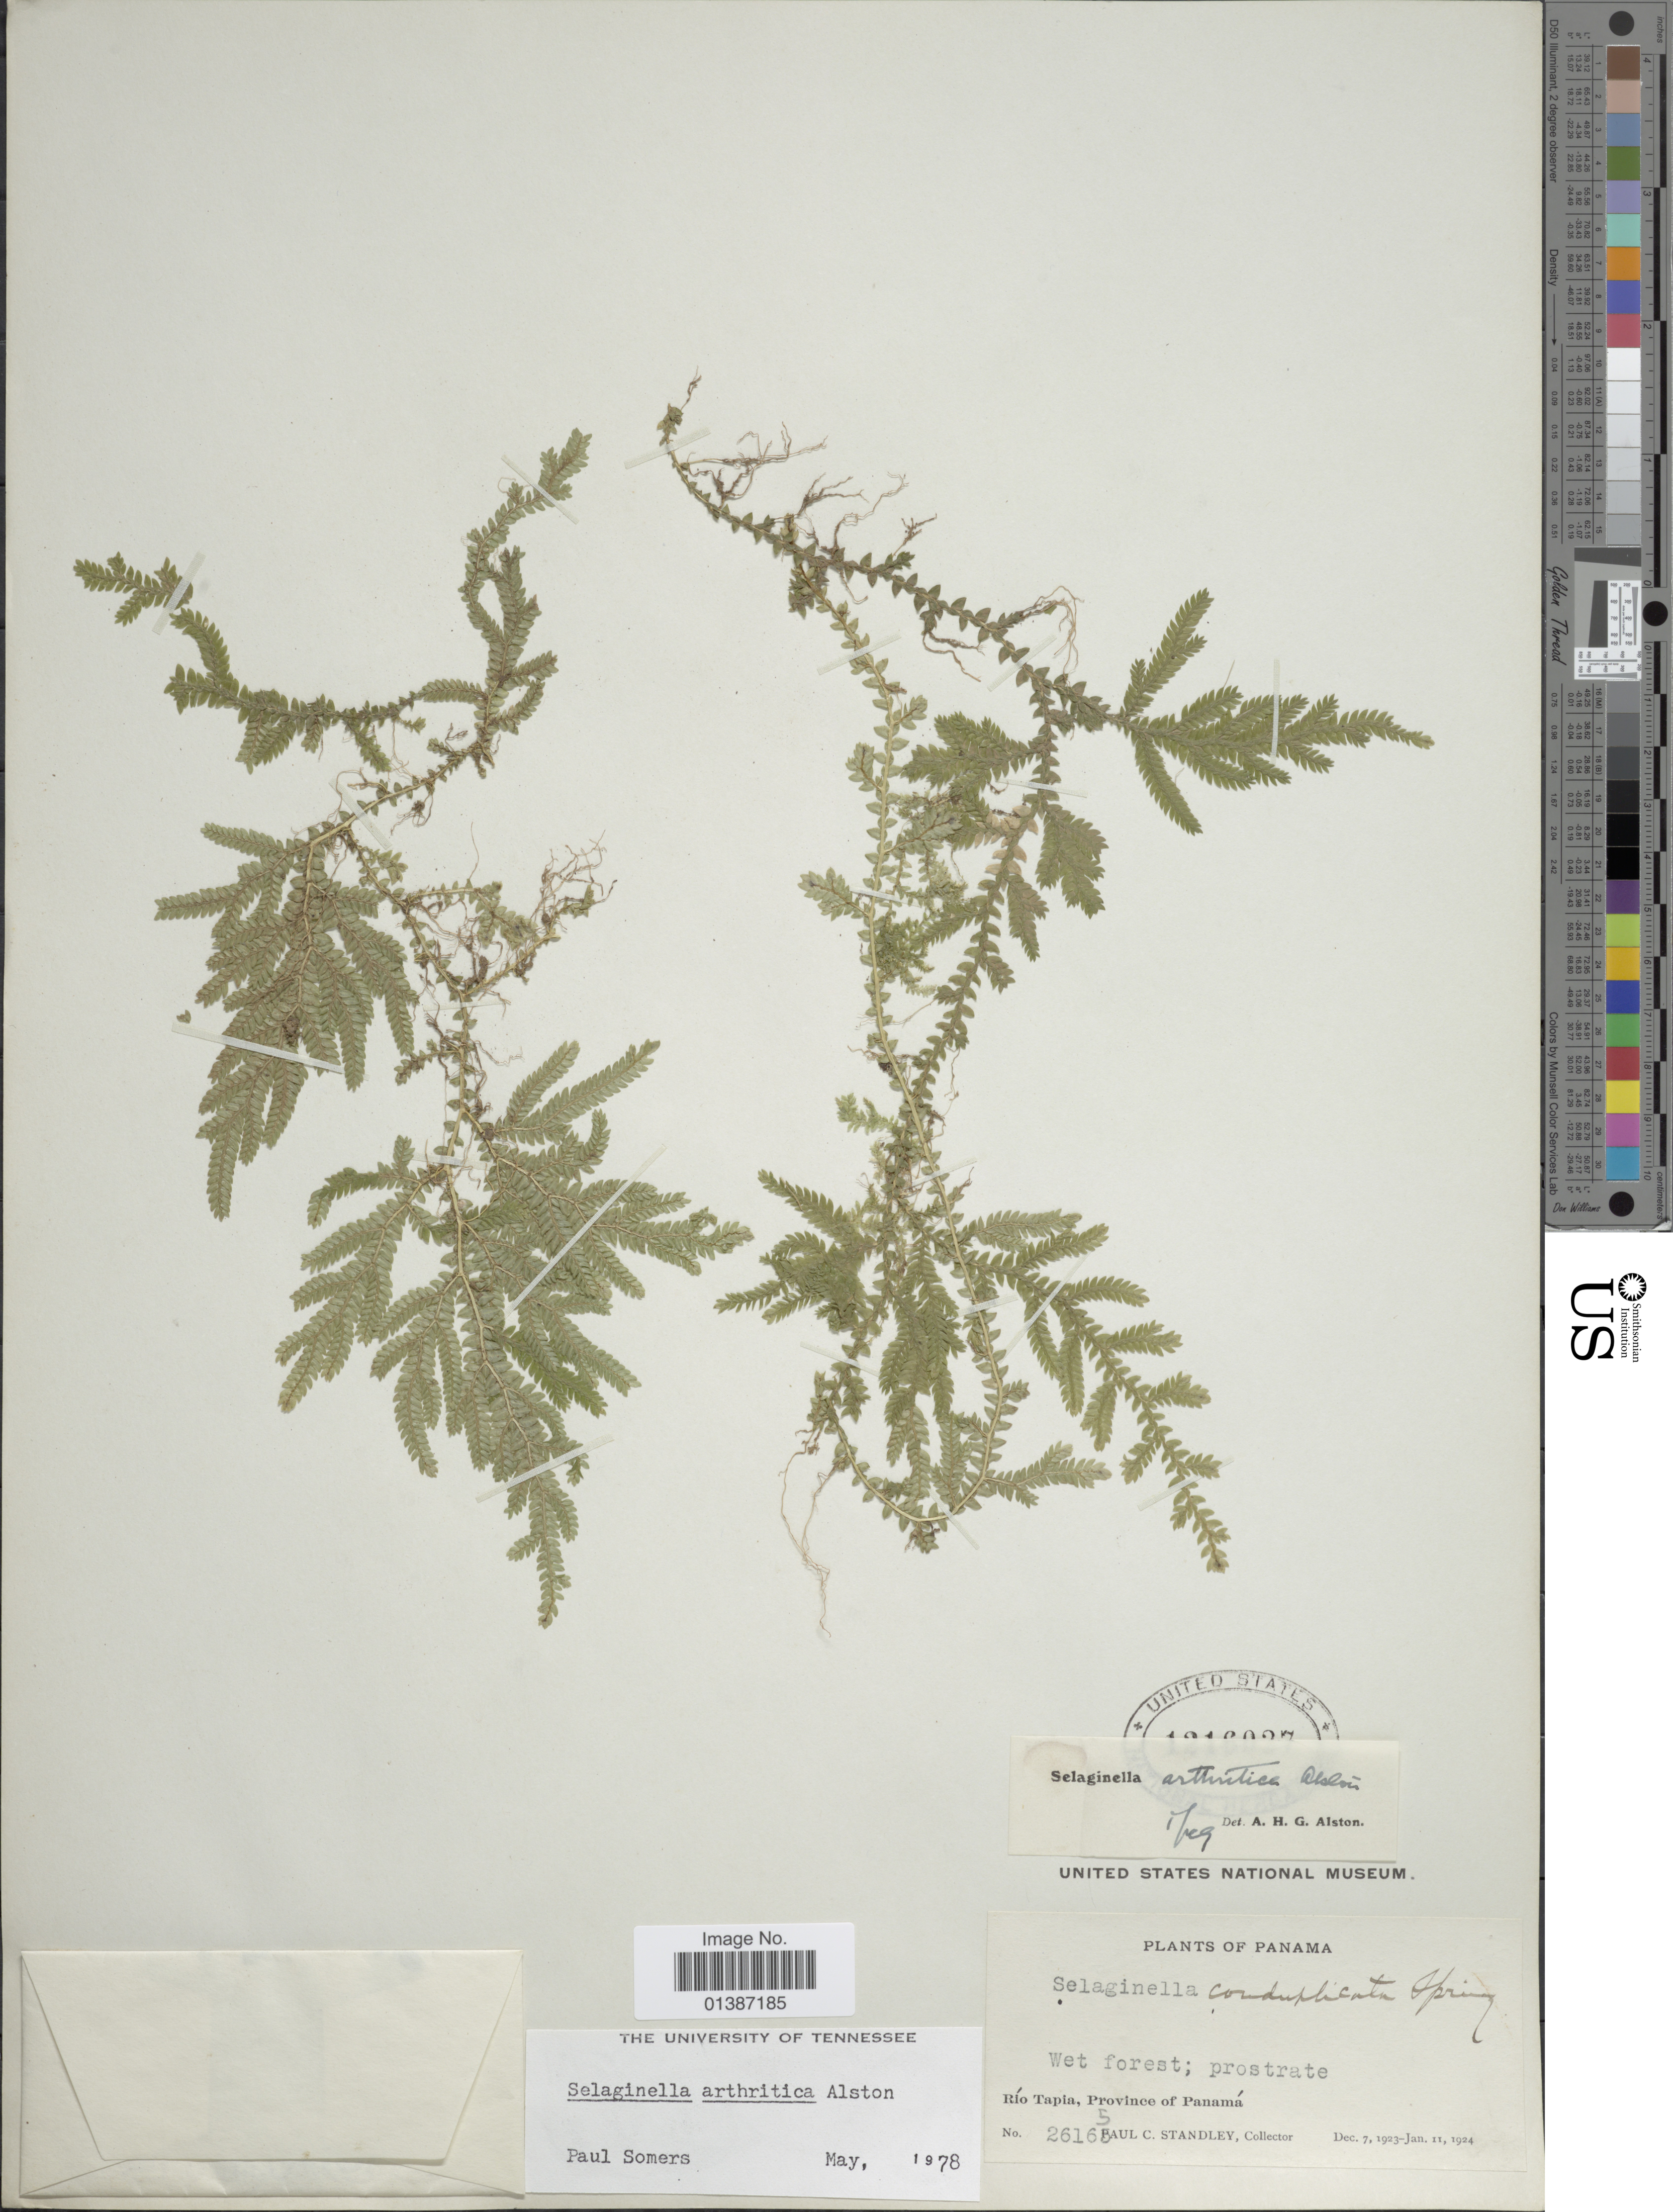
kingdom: Plantae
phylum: Tracheophyta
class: Lycopodiopsida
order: Selaginellales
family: Selaginellaceae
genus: Selaginella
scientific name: Selaginella arthritica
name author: Alston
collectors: P. C. Standley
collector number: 26165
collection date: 1923-12-07/1924-01-11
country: Panama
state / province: Panamá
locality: Río Tapia, Province of Panamá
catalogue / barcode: US 1216027